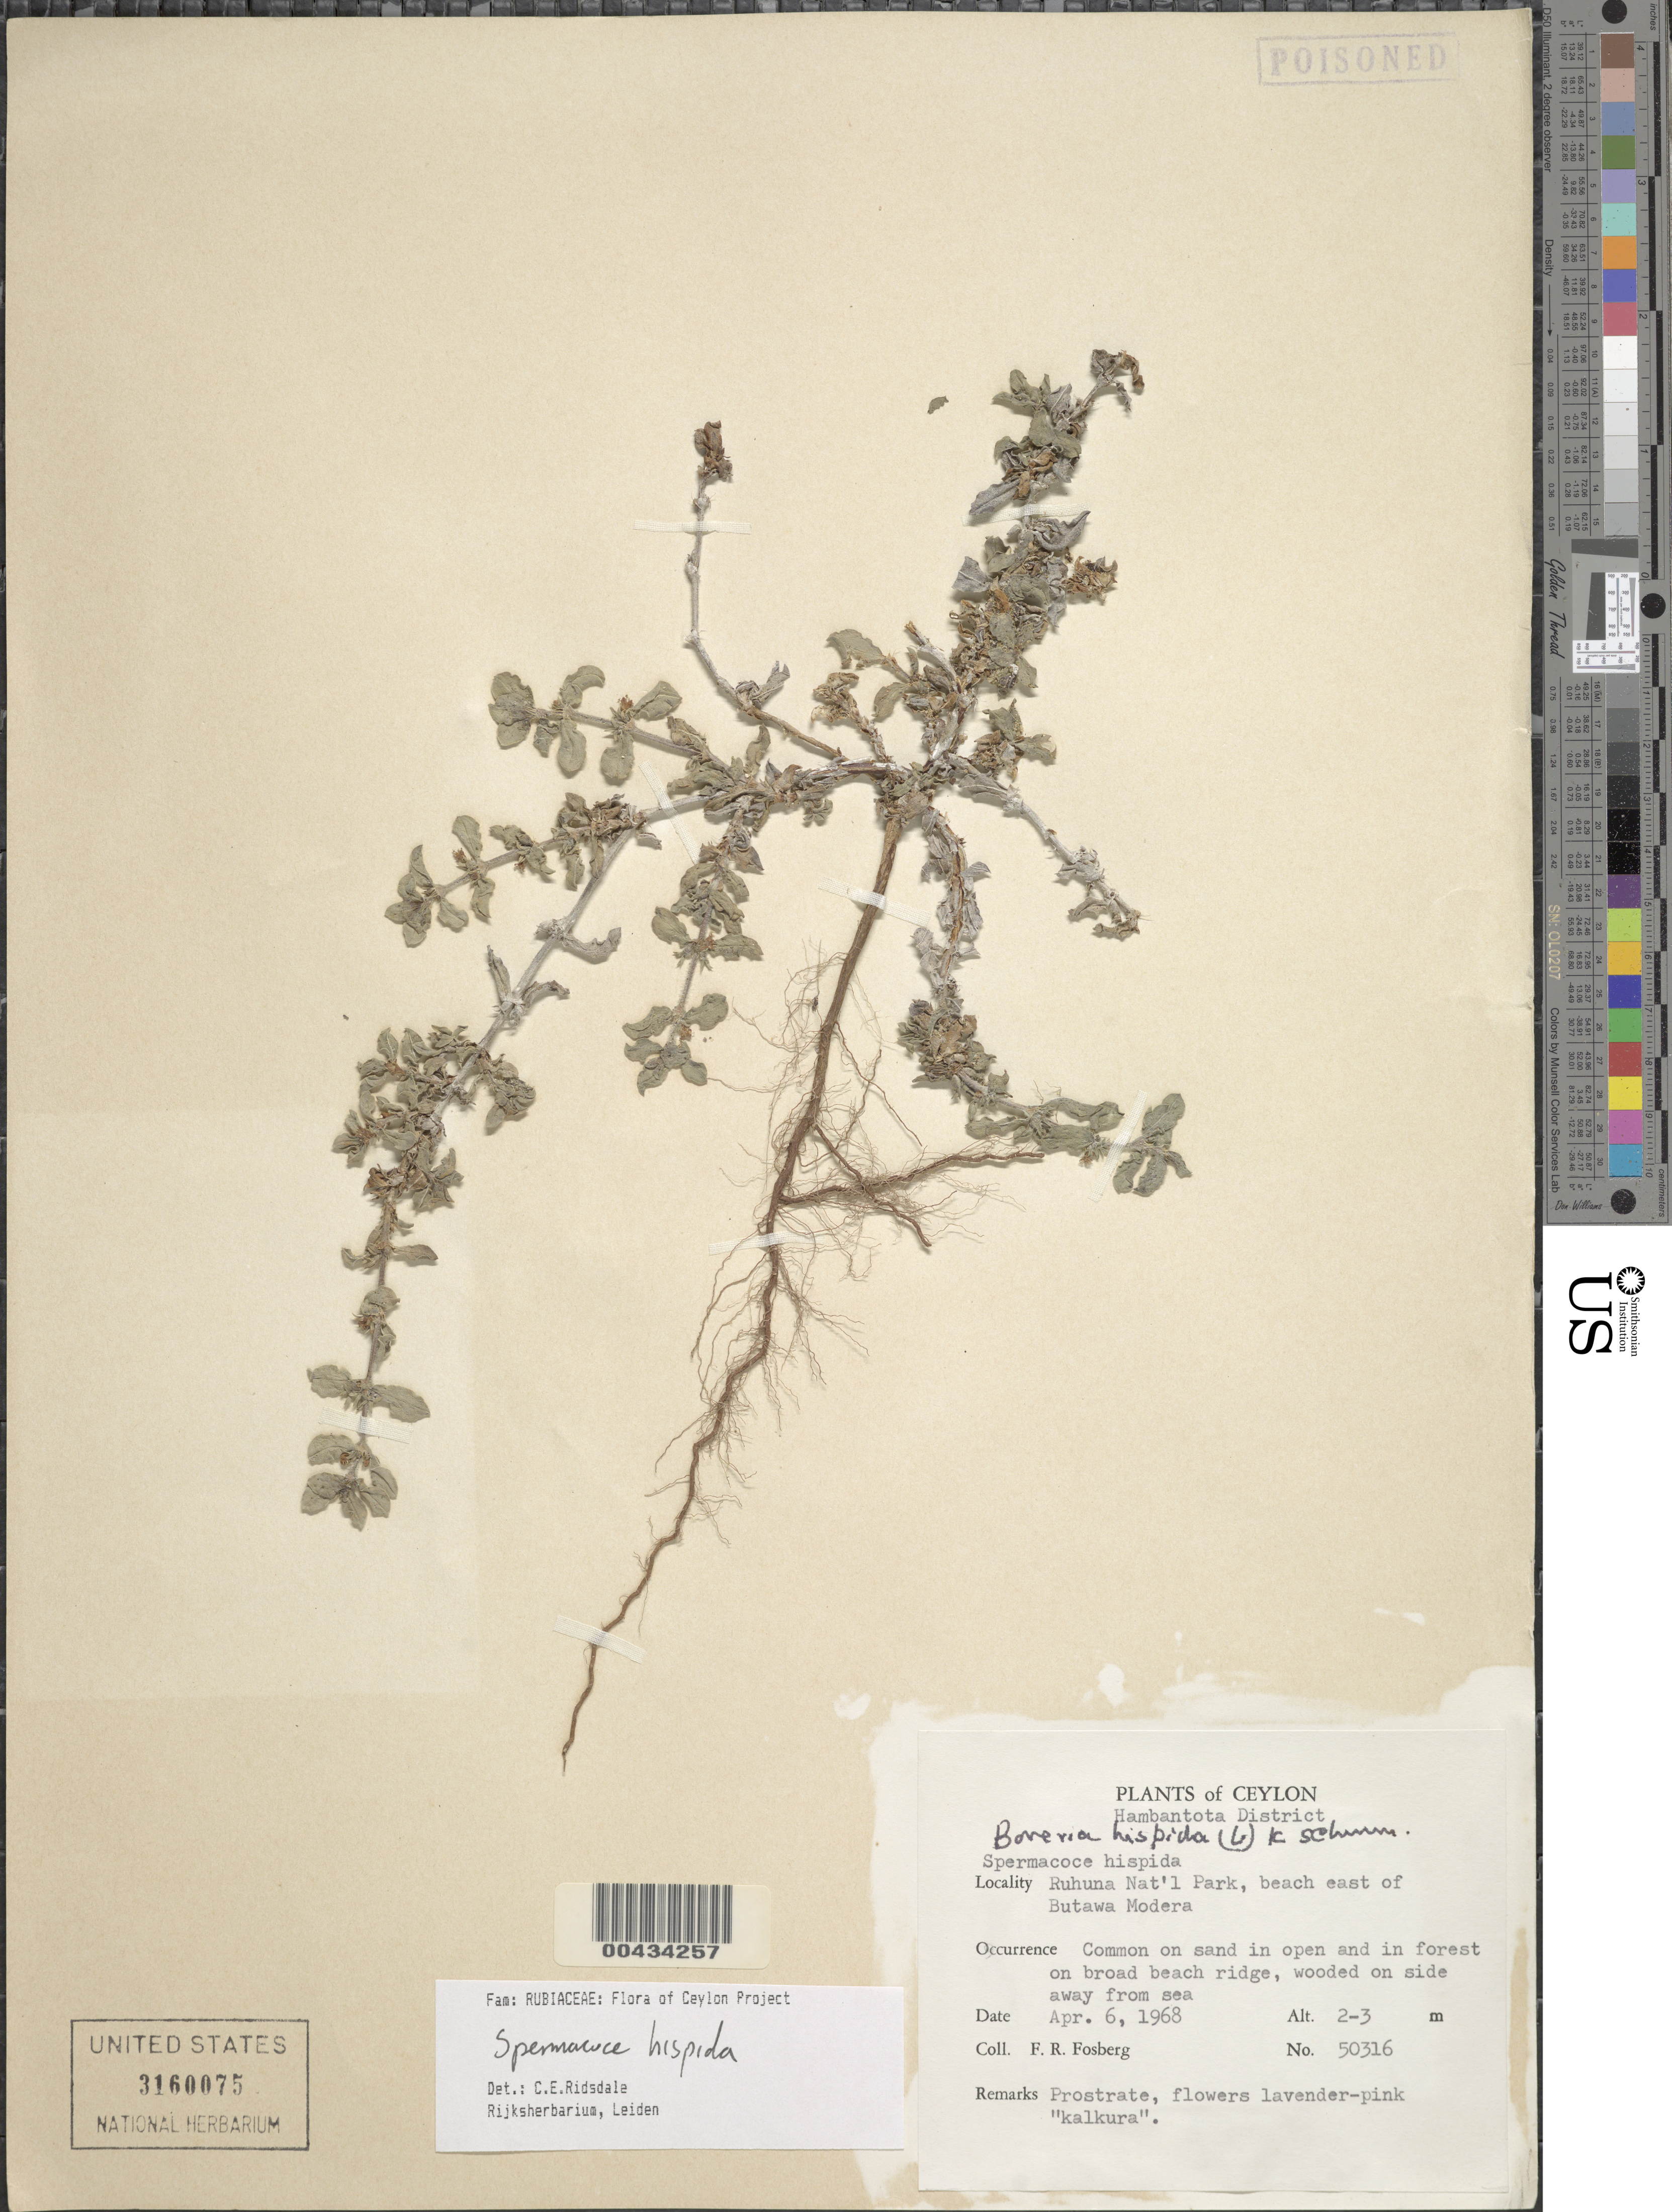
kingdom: Plantae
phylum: Tracheophyta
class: Magnoliopsida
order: Gentianales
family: Rubiaceae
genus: Spermacoce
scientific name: Spermacoce hispida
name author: L.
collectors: F. R. Fosberg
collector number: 50316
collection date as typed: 06 Apr 1968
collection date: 1968-04-06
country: Sri Lanka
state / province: Southern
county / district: Hambantota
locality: Ruhuna Natl Park, beach E of Butawa Modera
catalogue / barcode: US 3160075